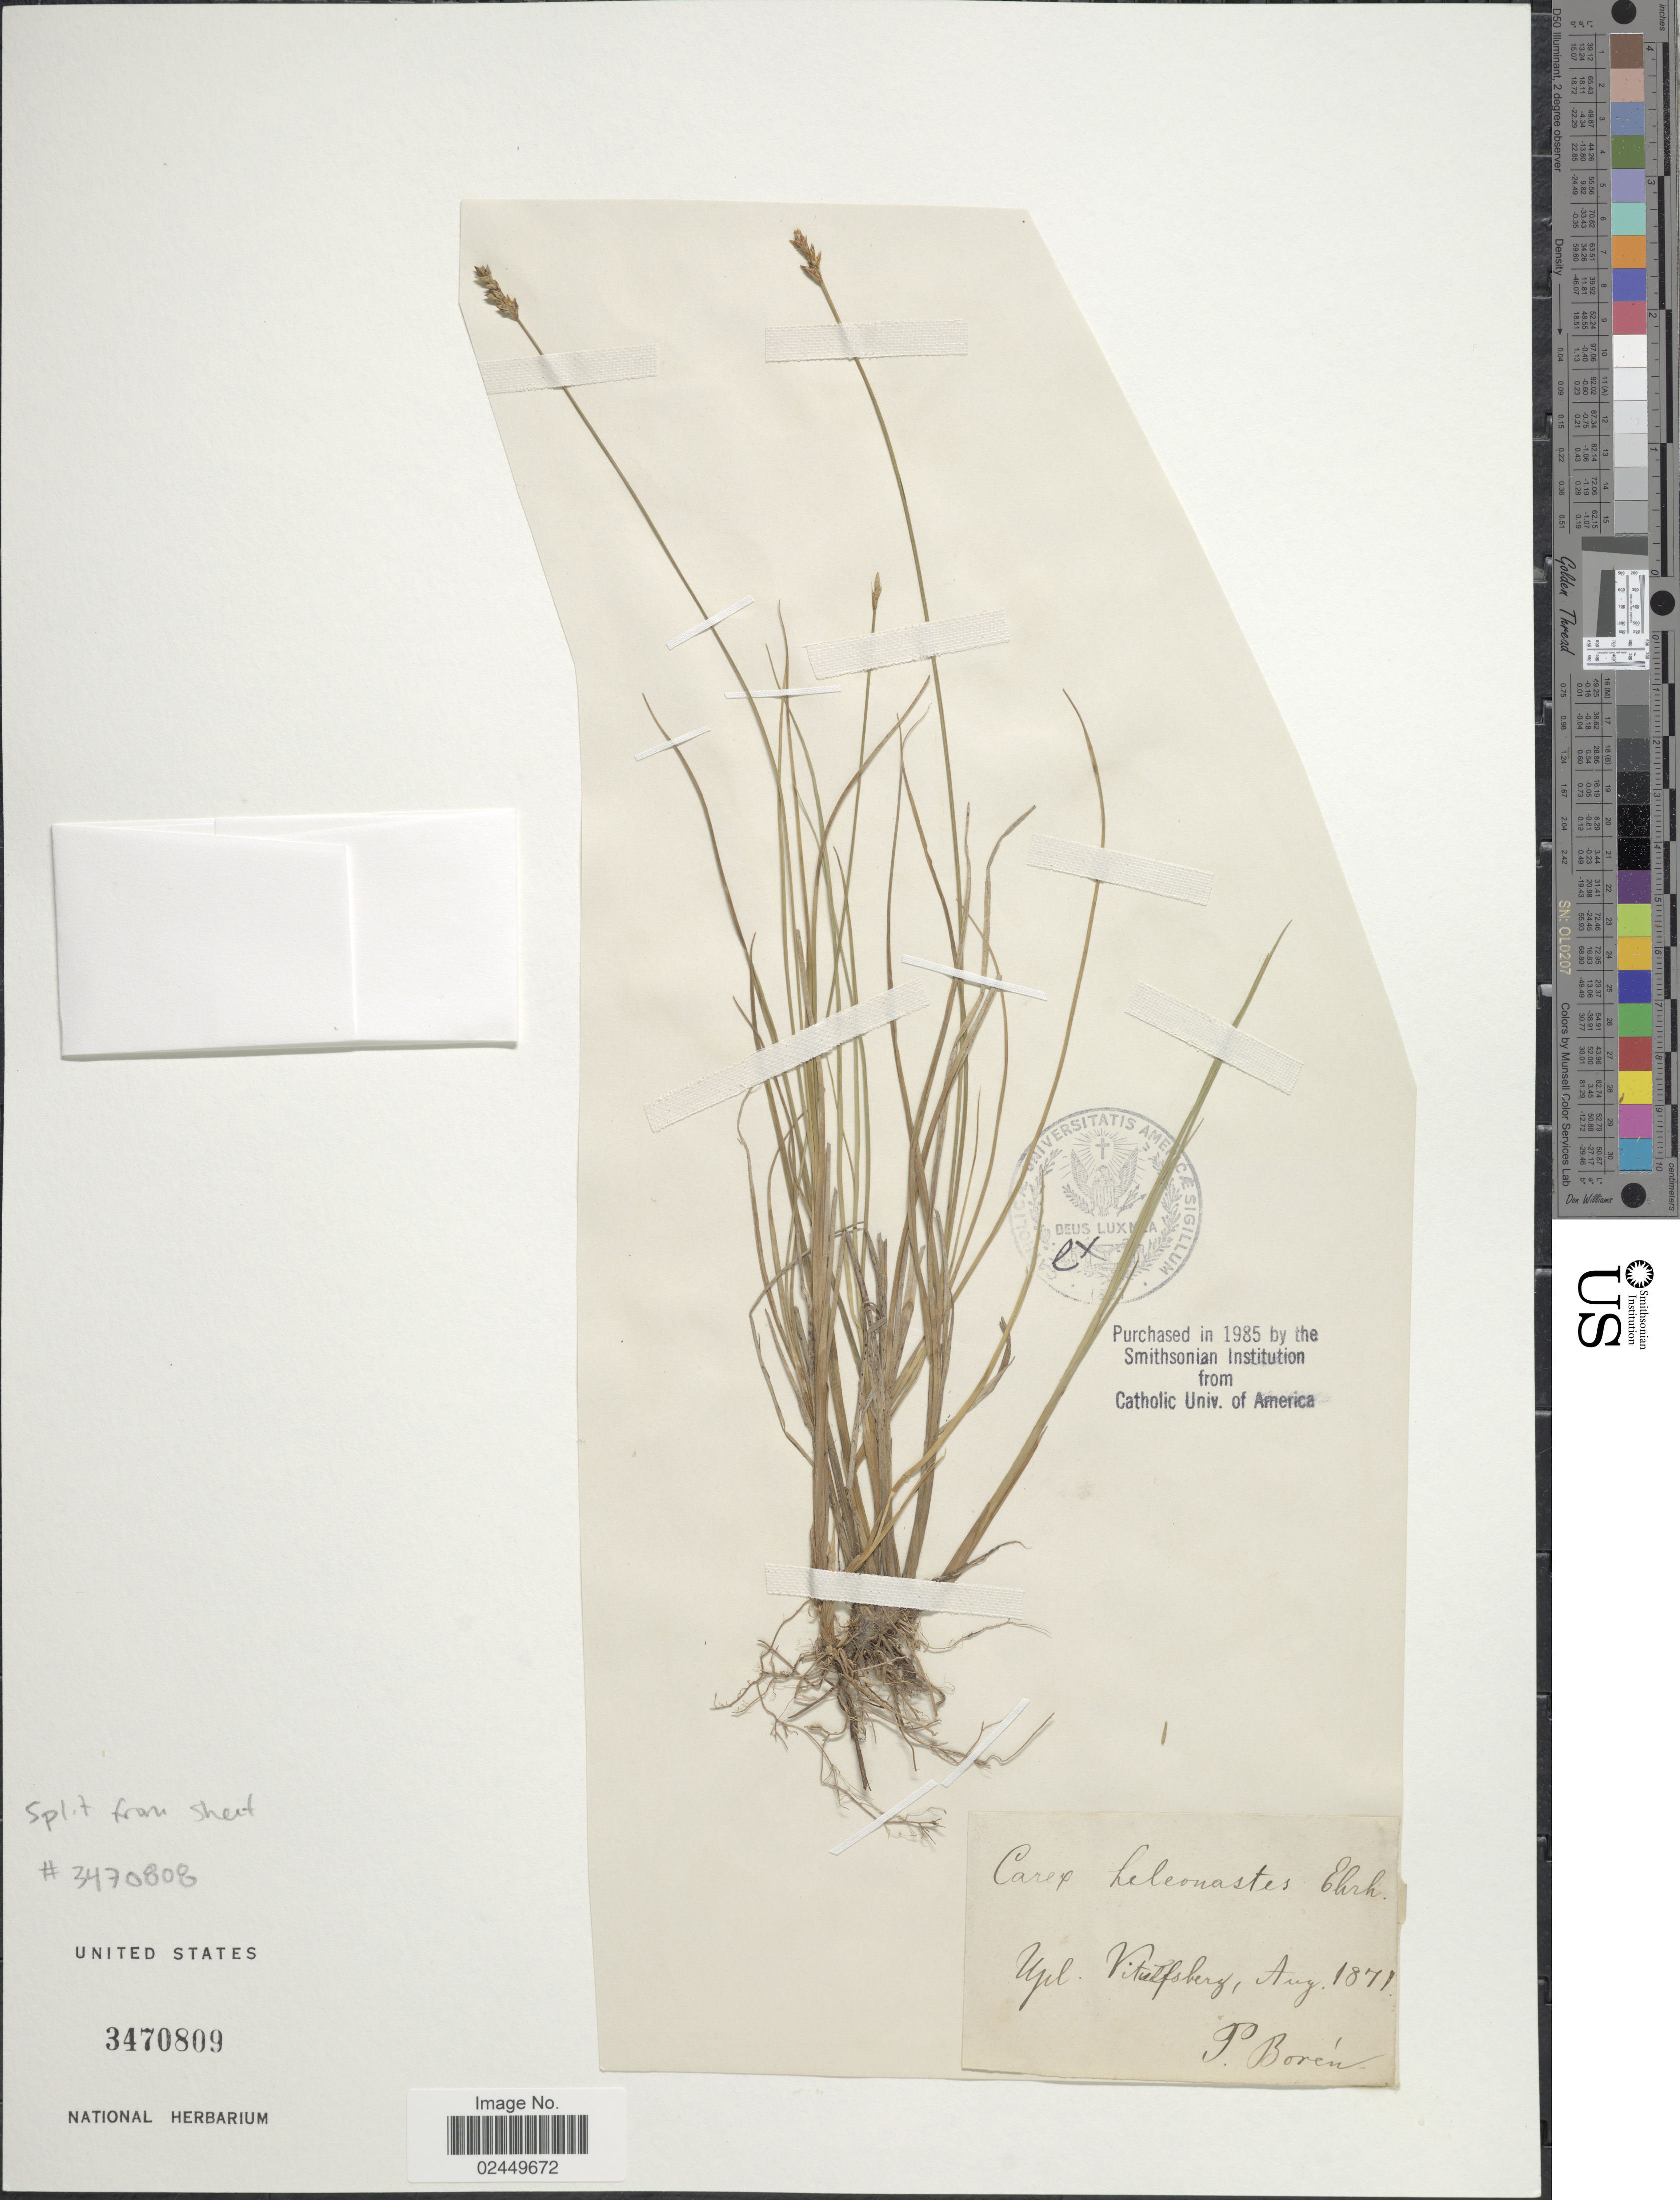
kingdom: Plantae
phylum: Tracheophyta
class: Liliopsida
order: Poales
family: Cyperaceae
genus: Carex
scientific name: Carex heleonastes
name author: Ehrh. ex L. f.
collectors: P. Borén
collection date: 1871-08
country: Sweden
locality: Upl. Vittulsberg.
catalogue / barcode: US 3470809